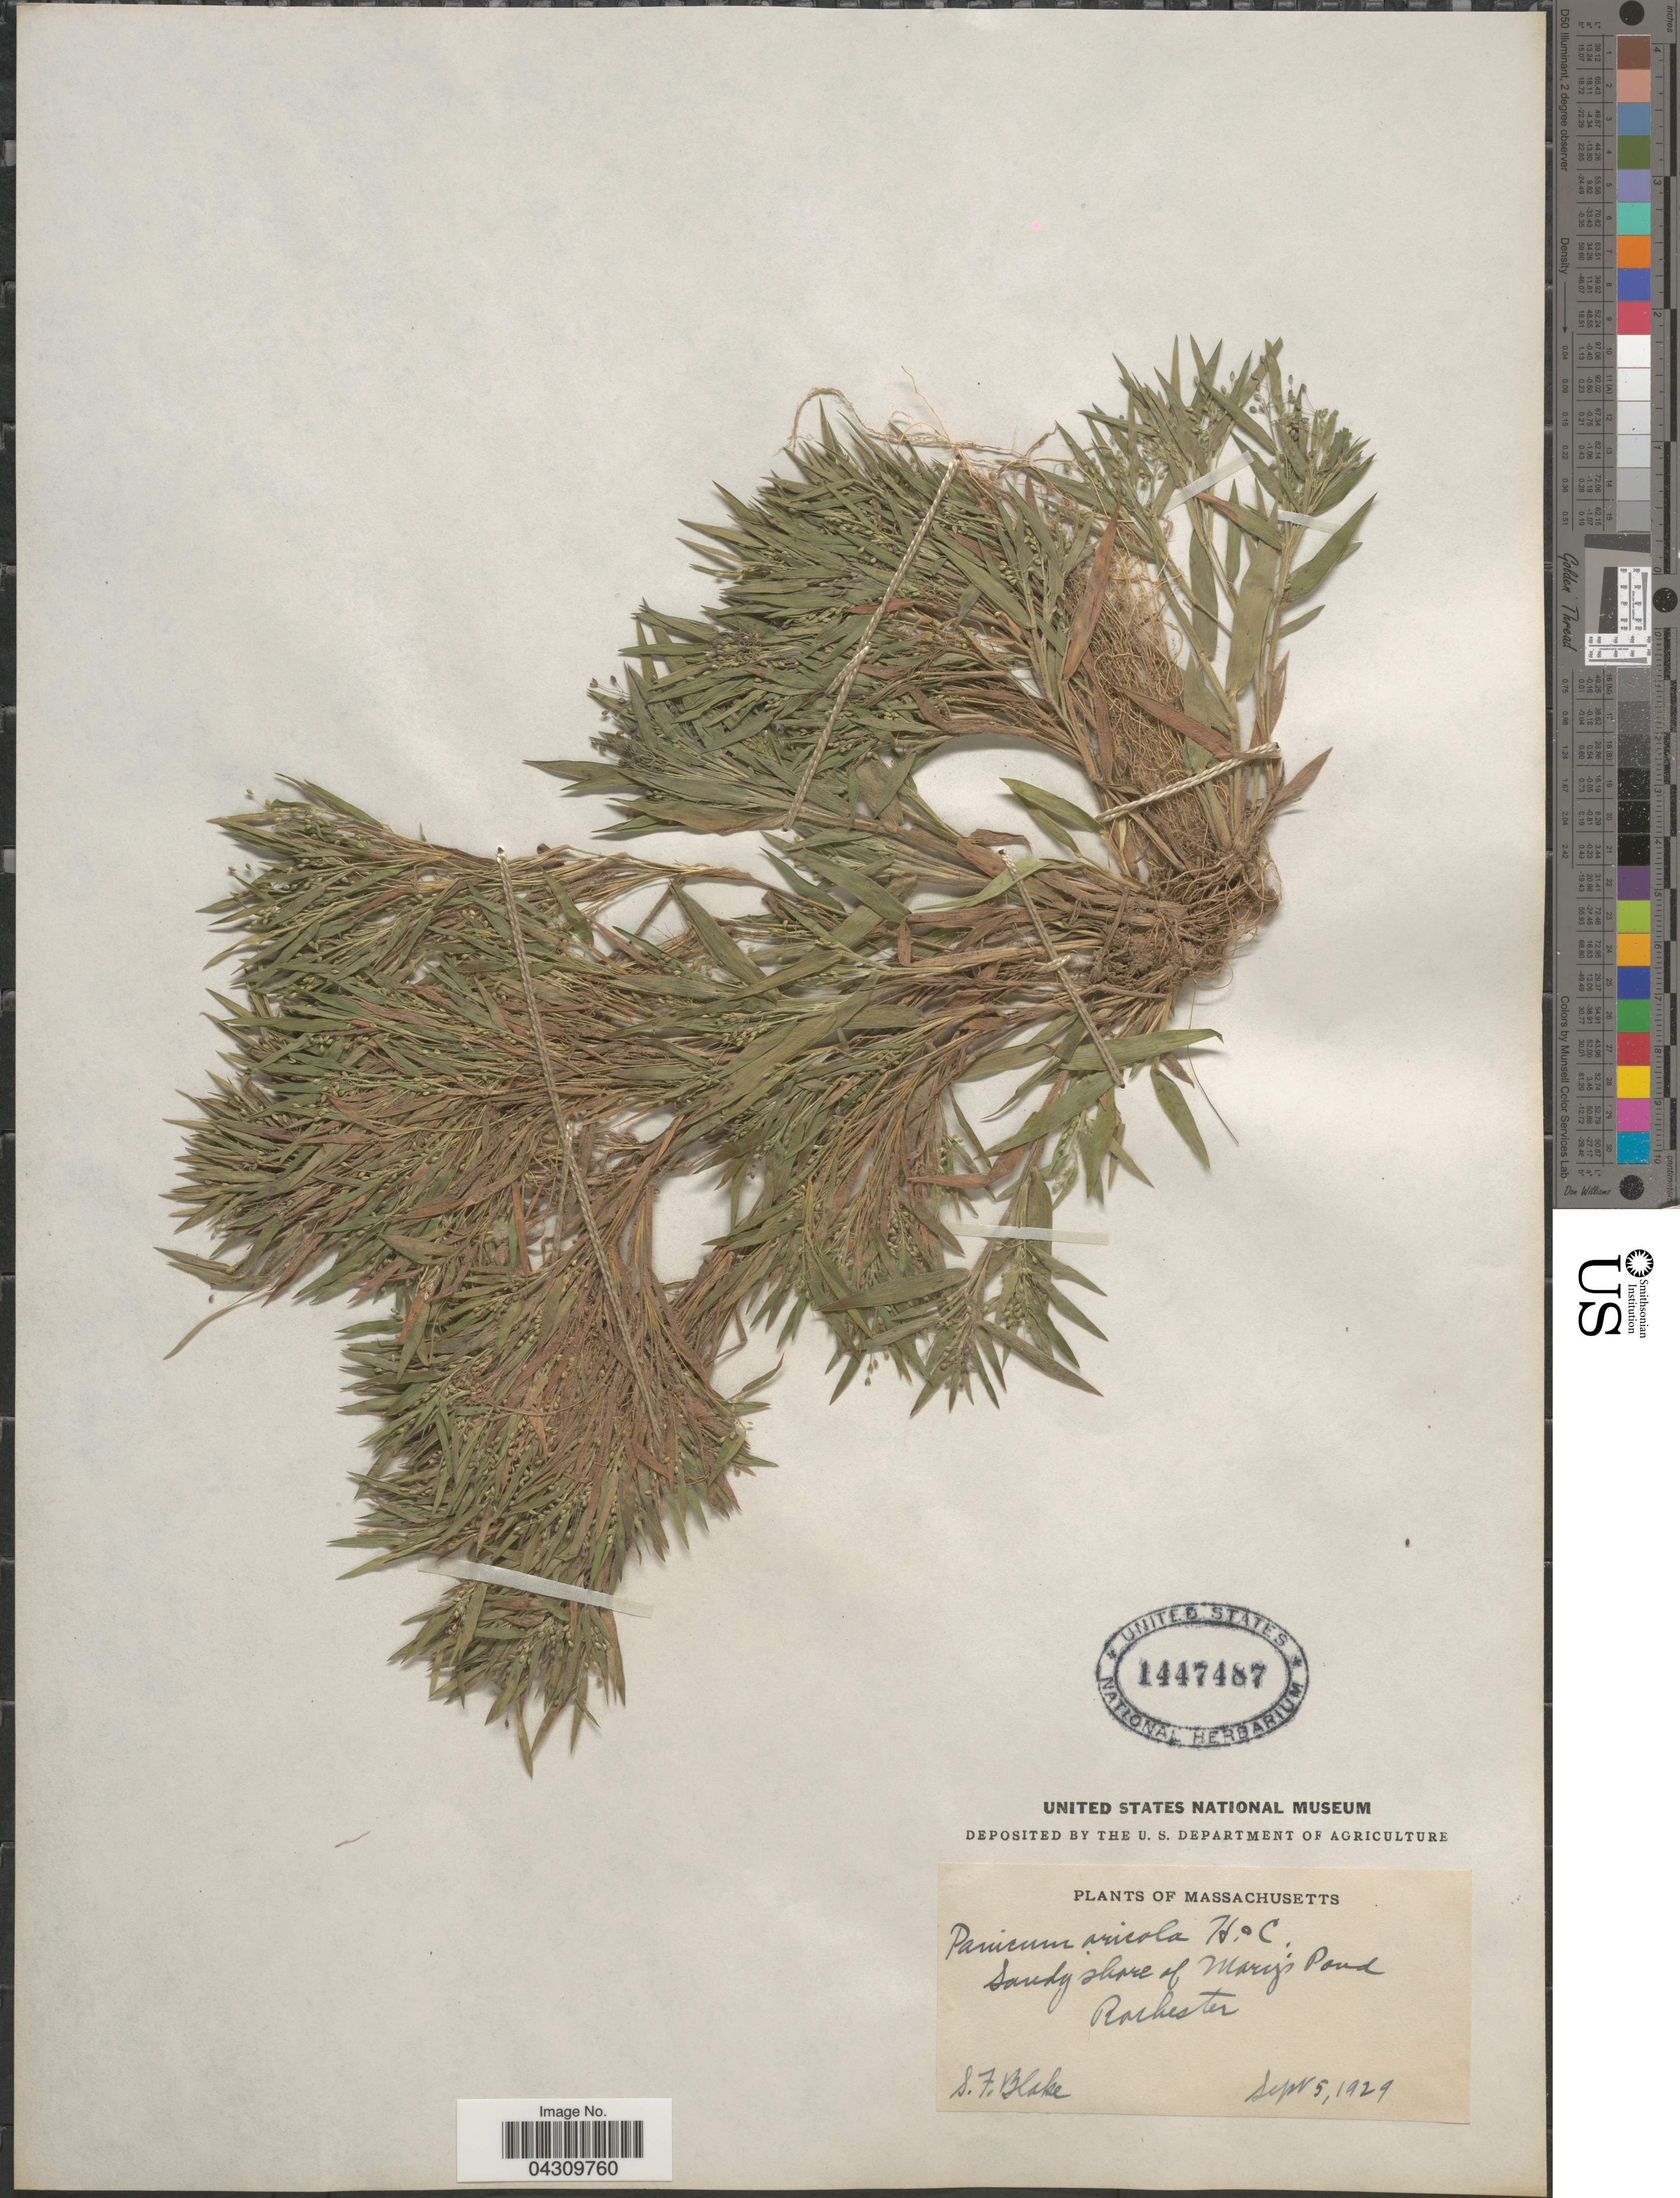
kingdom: Plantae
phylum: Tracheophyta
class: Liliopsida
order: Poales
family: Poaceae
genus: Dichanthelium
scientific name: Dichanthelium acuminatum var. acuminatum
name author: (Sw.) Gould & C.A. Clark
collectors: S. Blake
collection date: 1929-09-05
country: United States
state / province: Massachusetts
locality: Sandy shore of Mary's Pond. Rochester.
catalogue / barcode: US 1447487